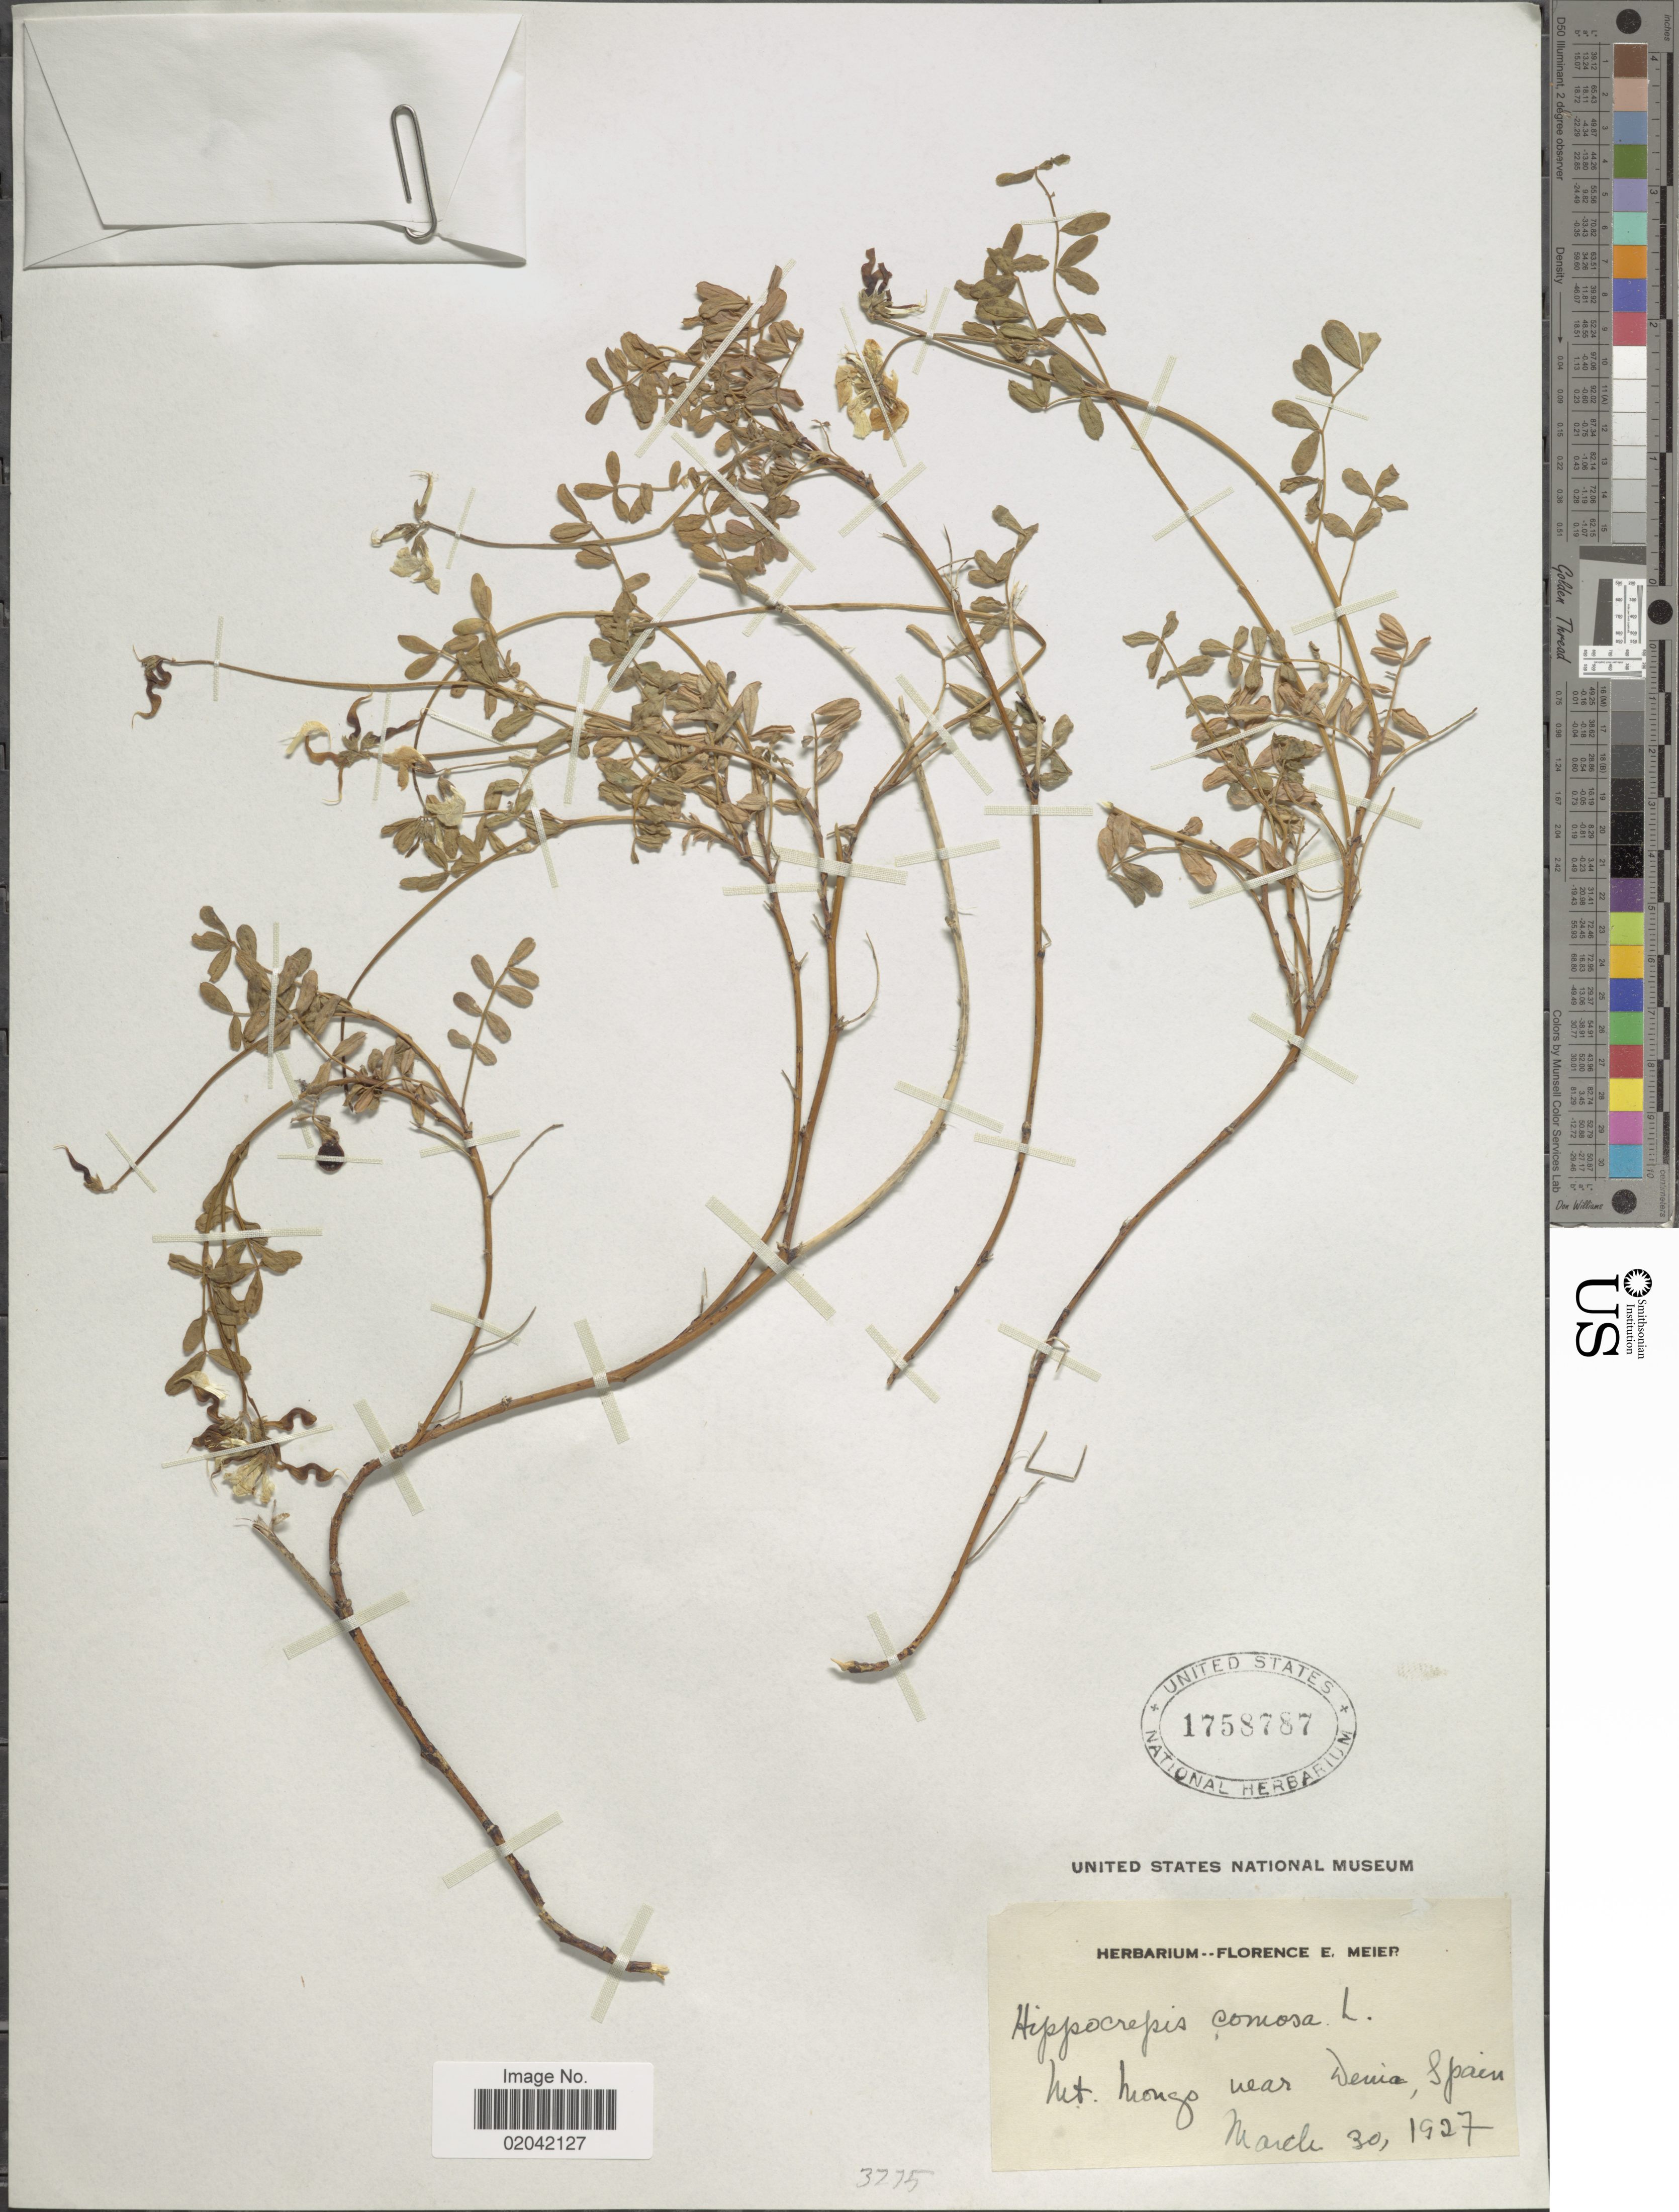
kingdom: Plantae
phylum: Tracheophyta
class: Magnoliopsida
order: Fabales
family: Fabaceae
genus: Hippocrepis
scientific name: Hippocrepis comosa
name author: L.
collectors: ex herb. Florence E. Meier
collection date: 1927-03-30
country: Spain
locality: Mt. Mongo near Denia, Spain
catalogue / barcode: US 1758787